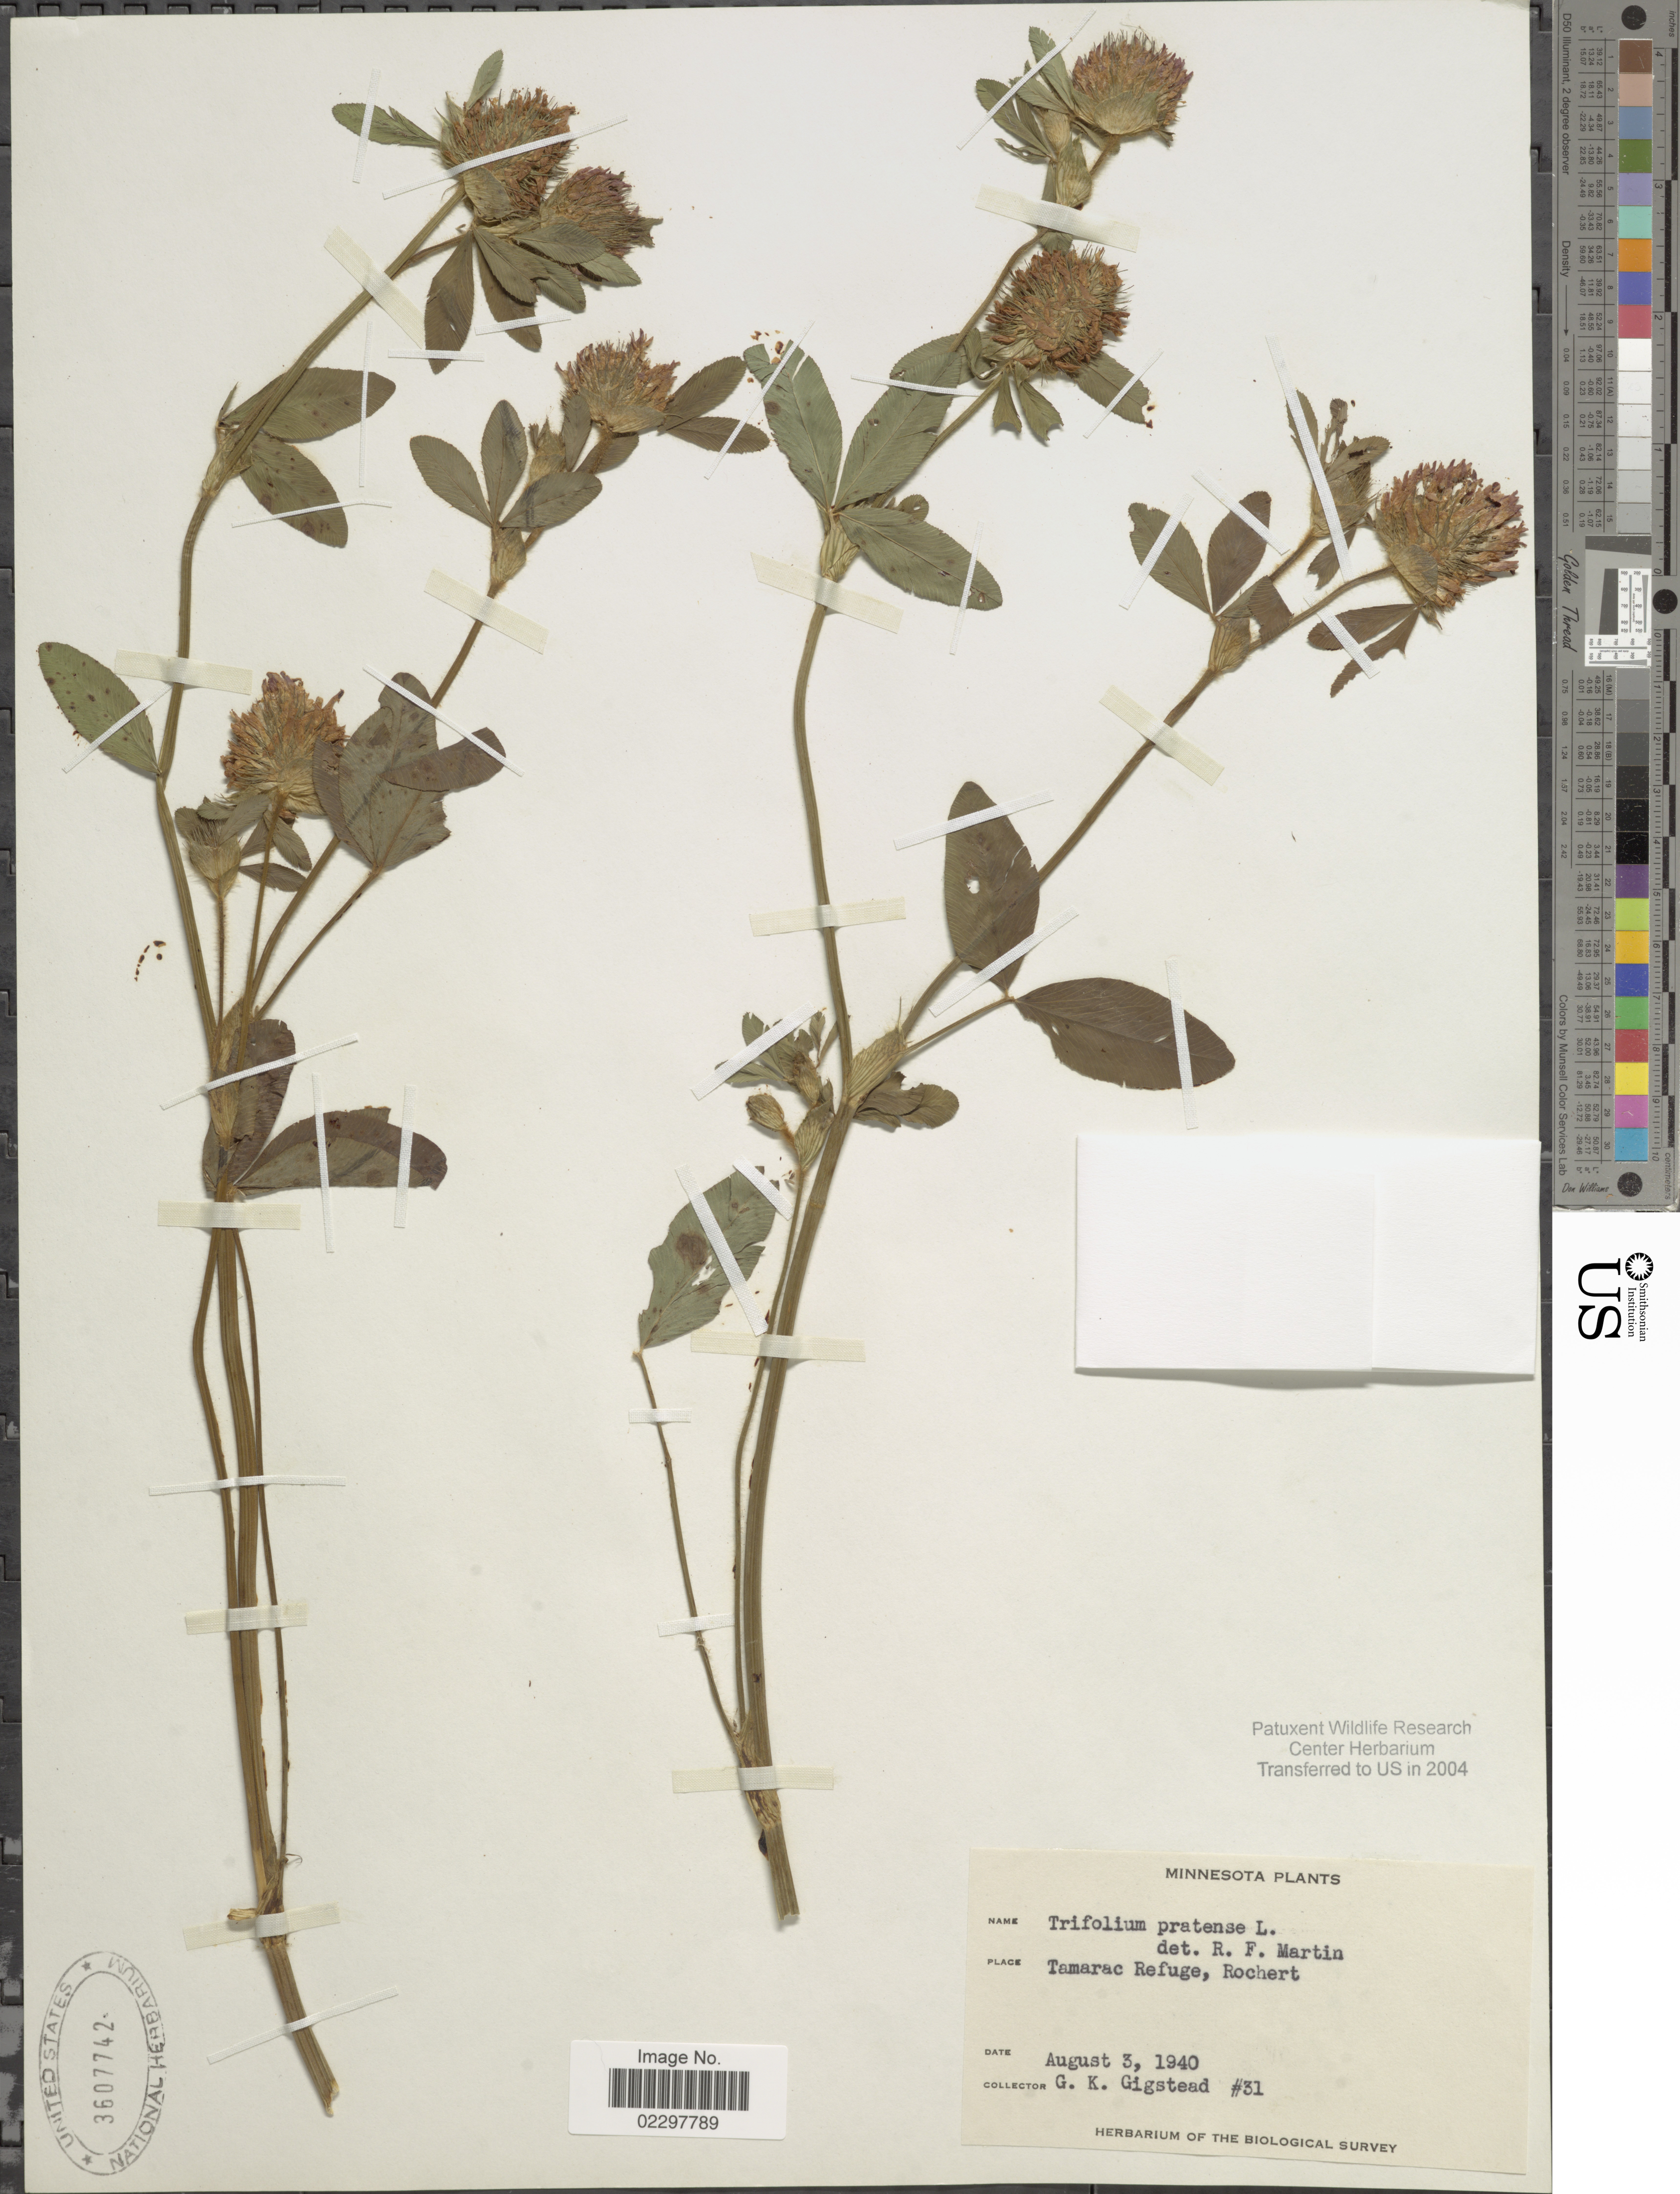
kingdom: Plantae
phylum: Tracheophyta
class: Magnoliopsida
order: Fabales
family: Fabaceae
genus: Trifolium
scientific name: Trifolium pratense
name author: L.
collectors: G. Gigstead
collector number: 31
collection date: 1940-08-03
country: United States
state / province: Minnesota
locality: Tamarac Refuge, Rochert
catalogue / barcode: US 3607742